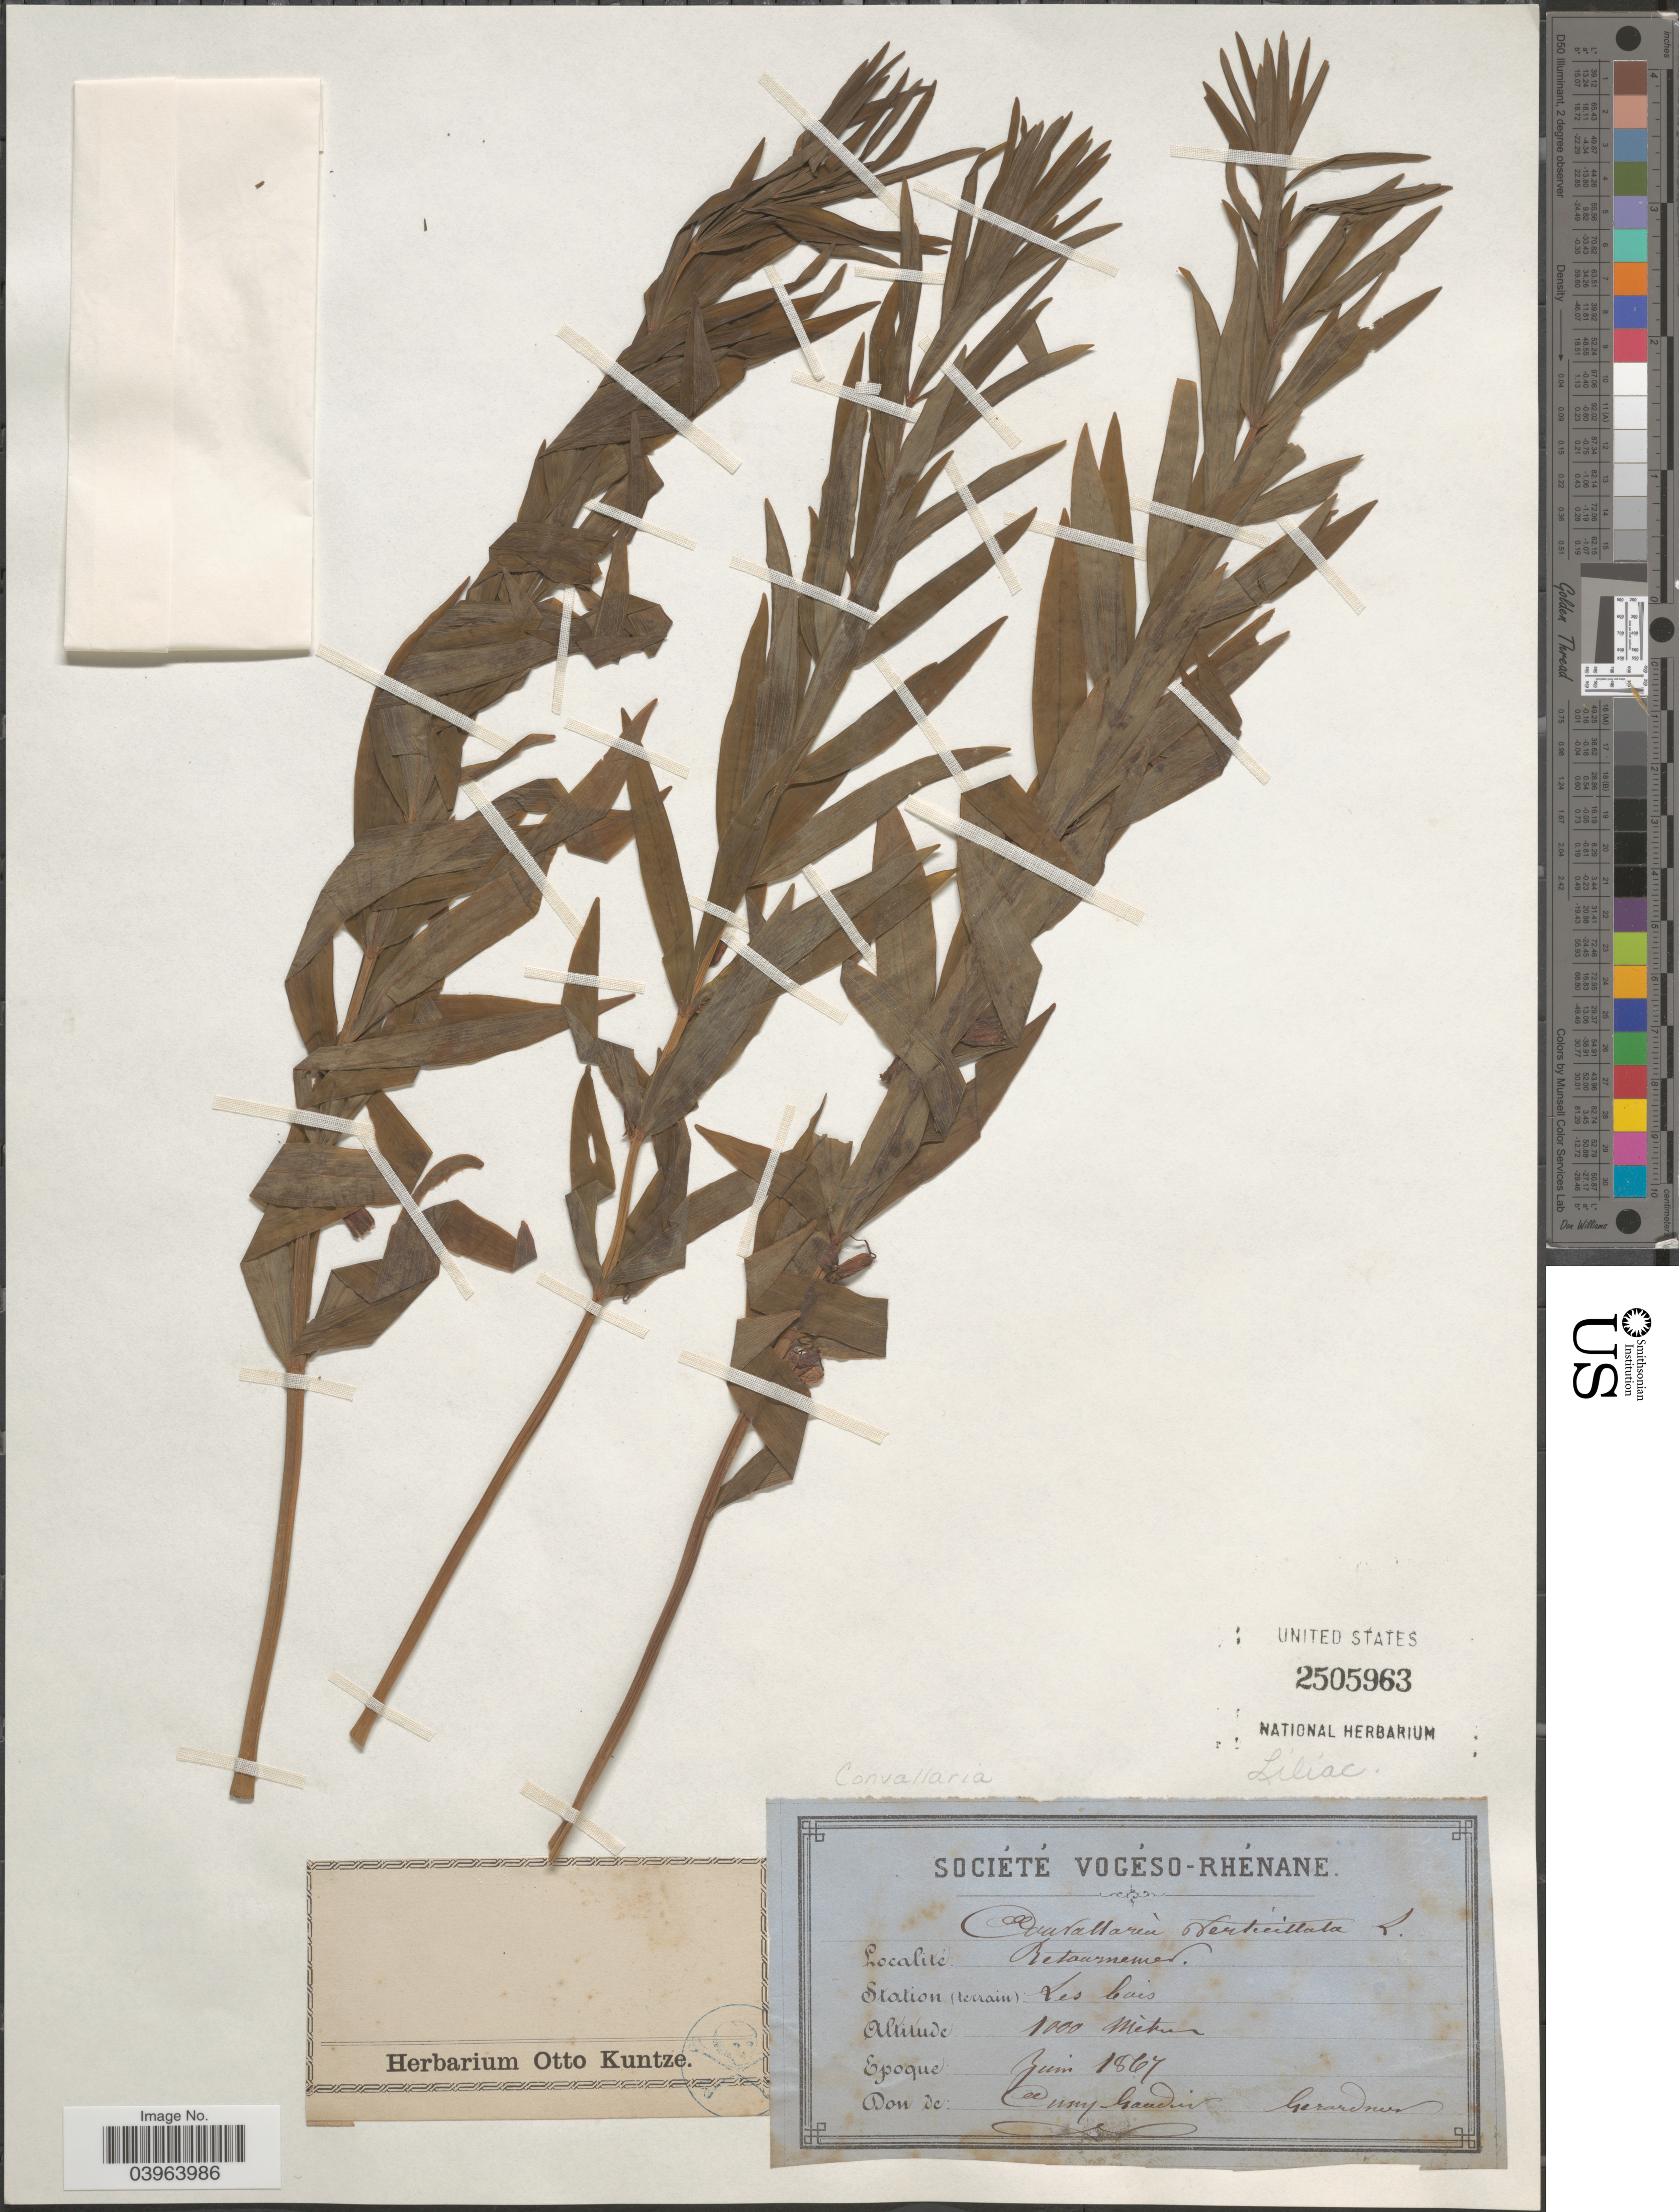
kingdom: Plantae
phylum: Tracheophyta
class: Liliopsida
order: Asparagales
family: Asparagaceae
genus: Polygonatum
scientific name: Polygonatum verticillatum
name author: (L.) All.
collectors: M. Gaudin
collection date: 1867-06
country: France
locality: Retournemer. Station (terrain) Les bois.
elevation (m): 1000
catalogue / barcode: US 2505963